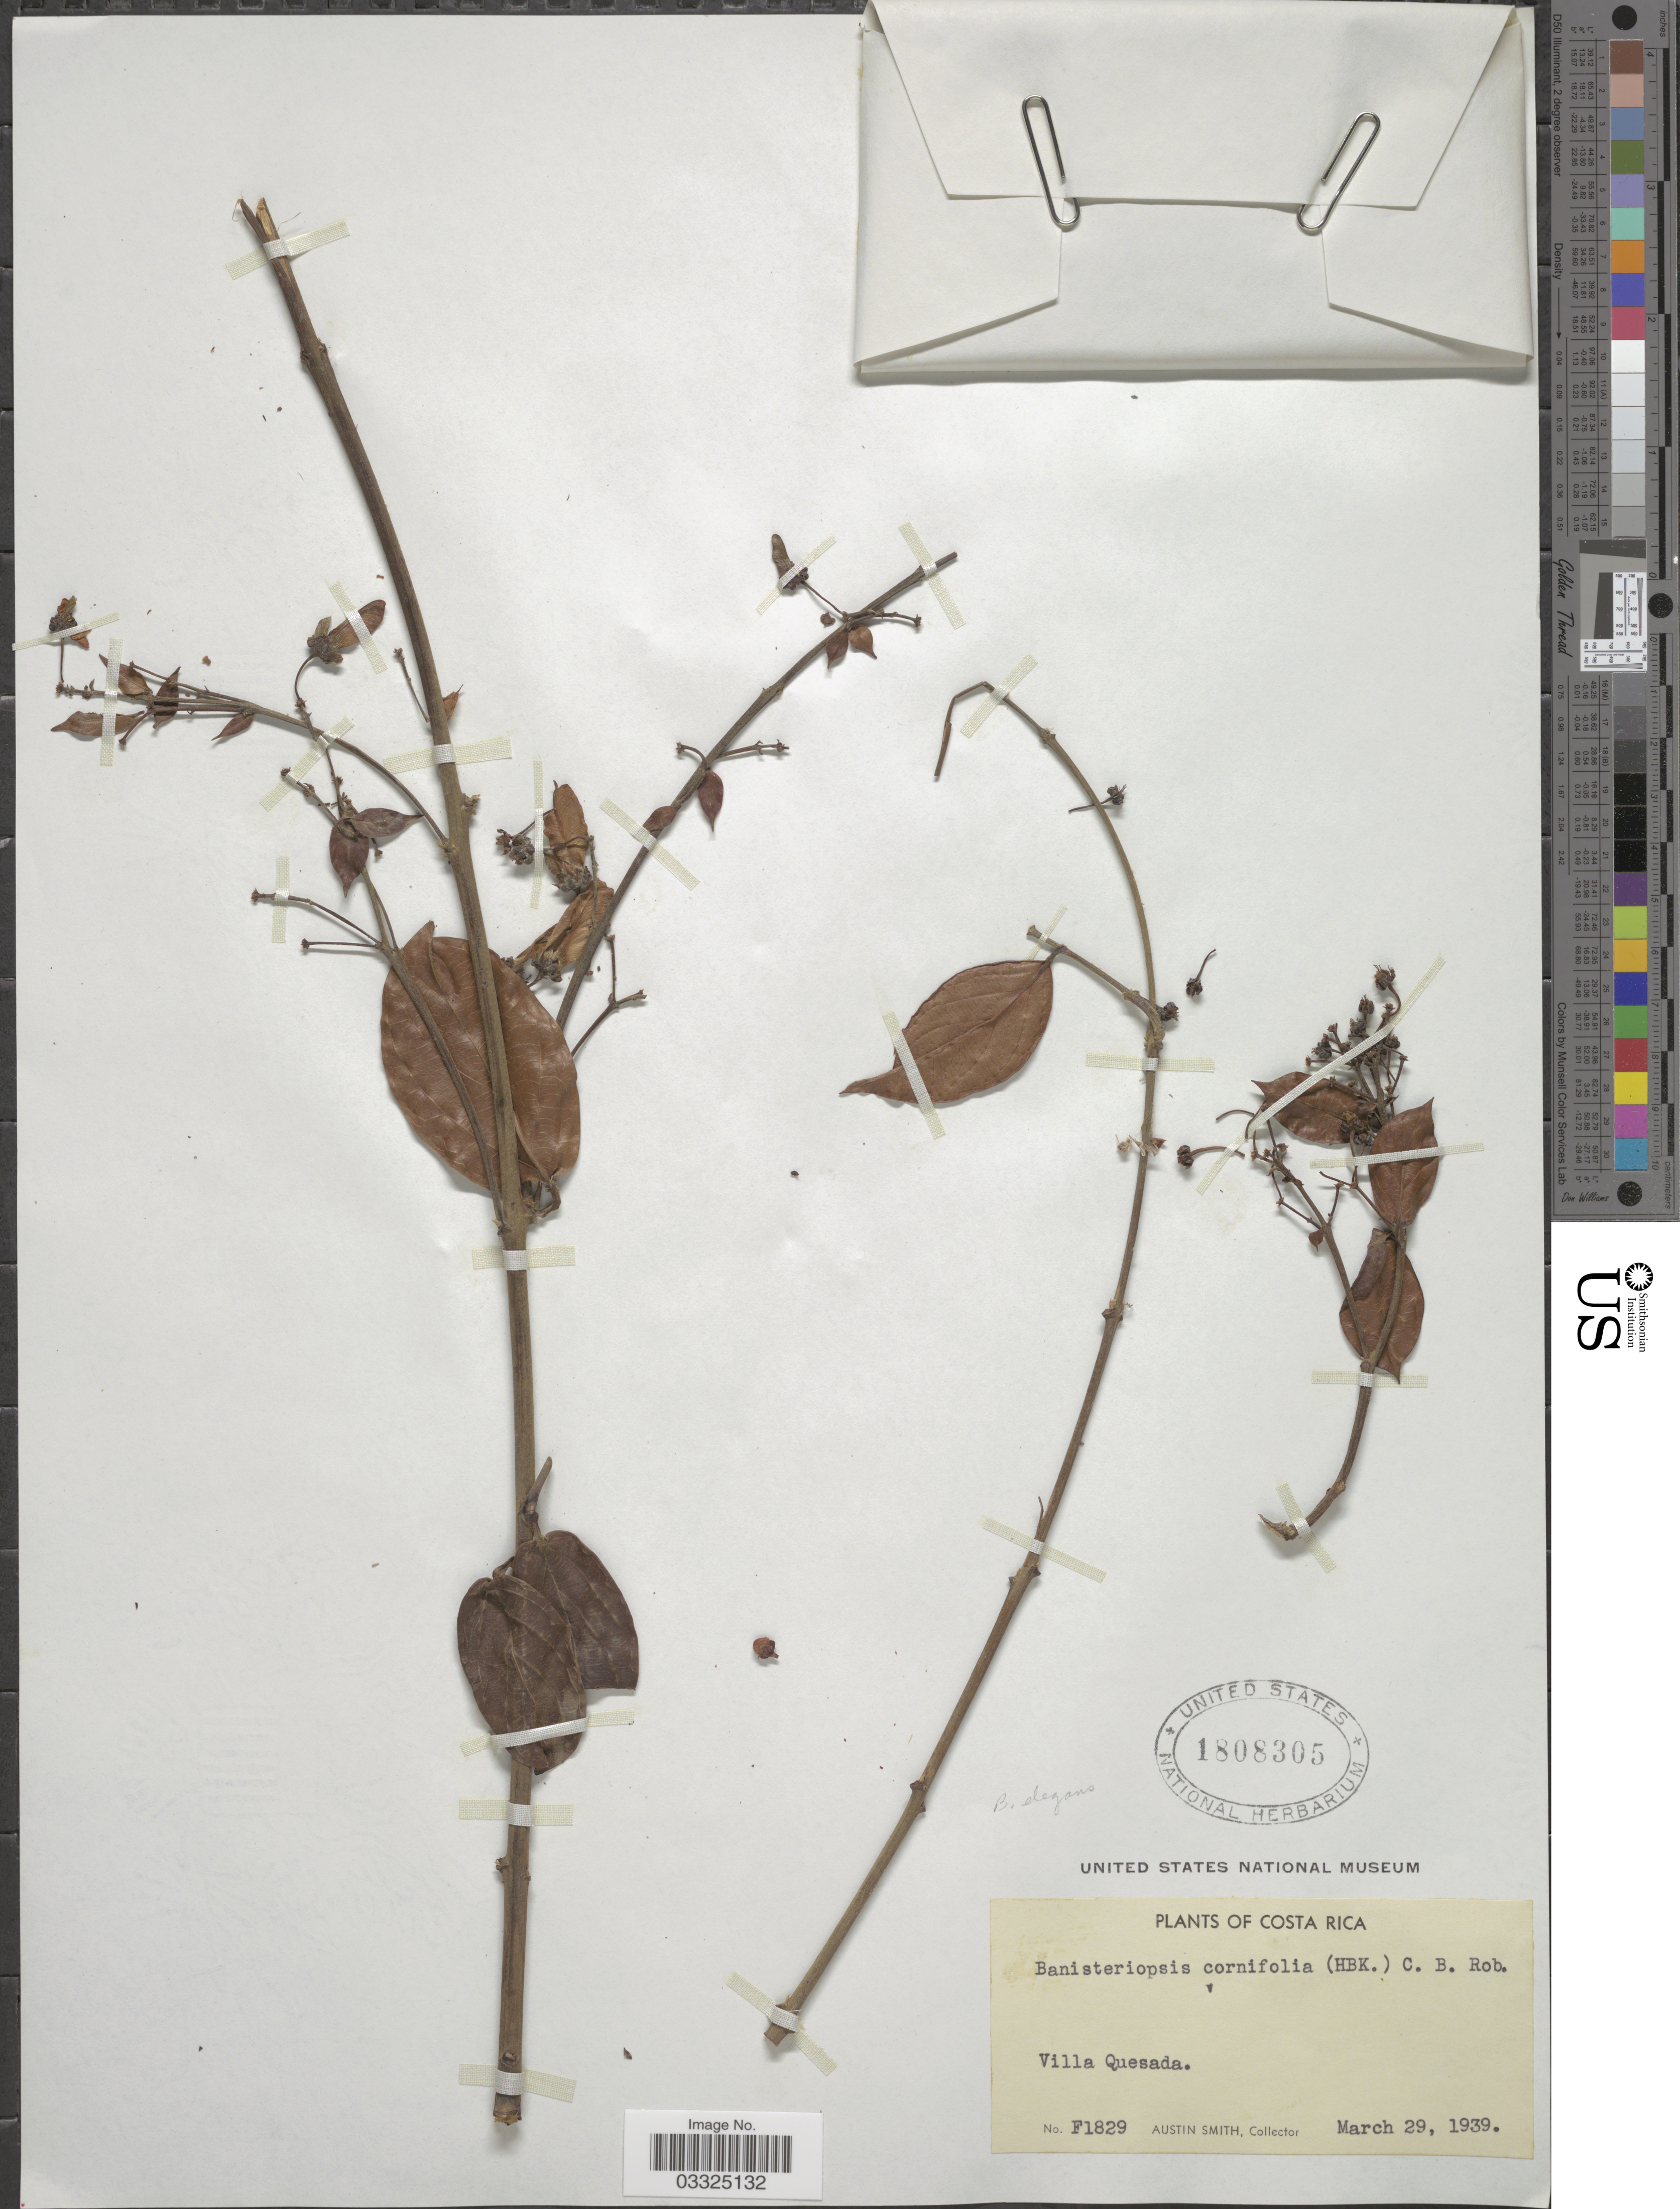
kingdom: Plantae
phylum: Tracheophyta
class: Magnoliopsida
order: Malpighiales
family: Malpighiaceae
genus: Banisteriopsis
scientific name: Banisteriopsis elegans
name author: (Triana & Planch.) Sandwith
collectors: Aust P. Smith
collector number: F1829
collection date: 1939-03-29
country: Costa Rica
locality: Villa Quesada.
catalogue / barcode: US 1808305